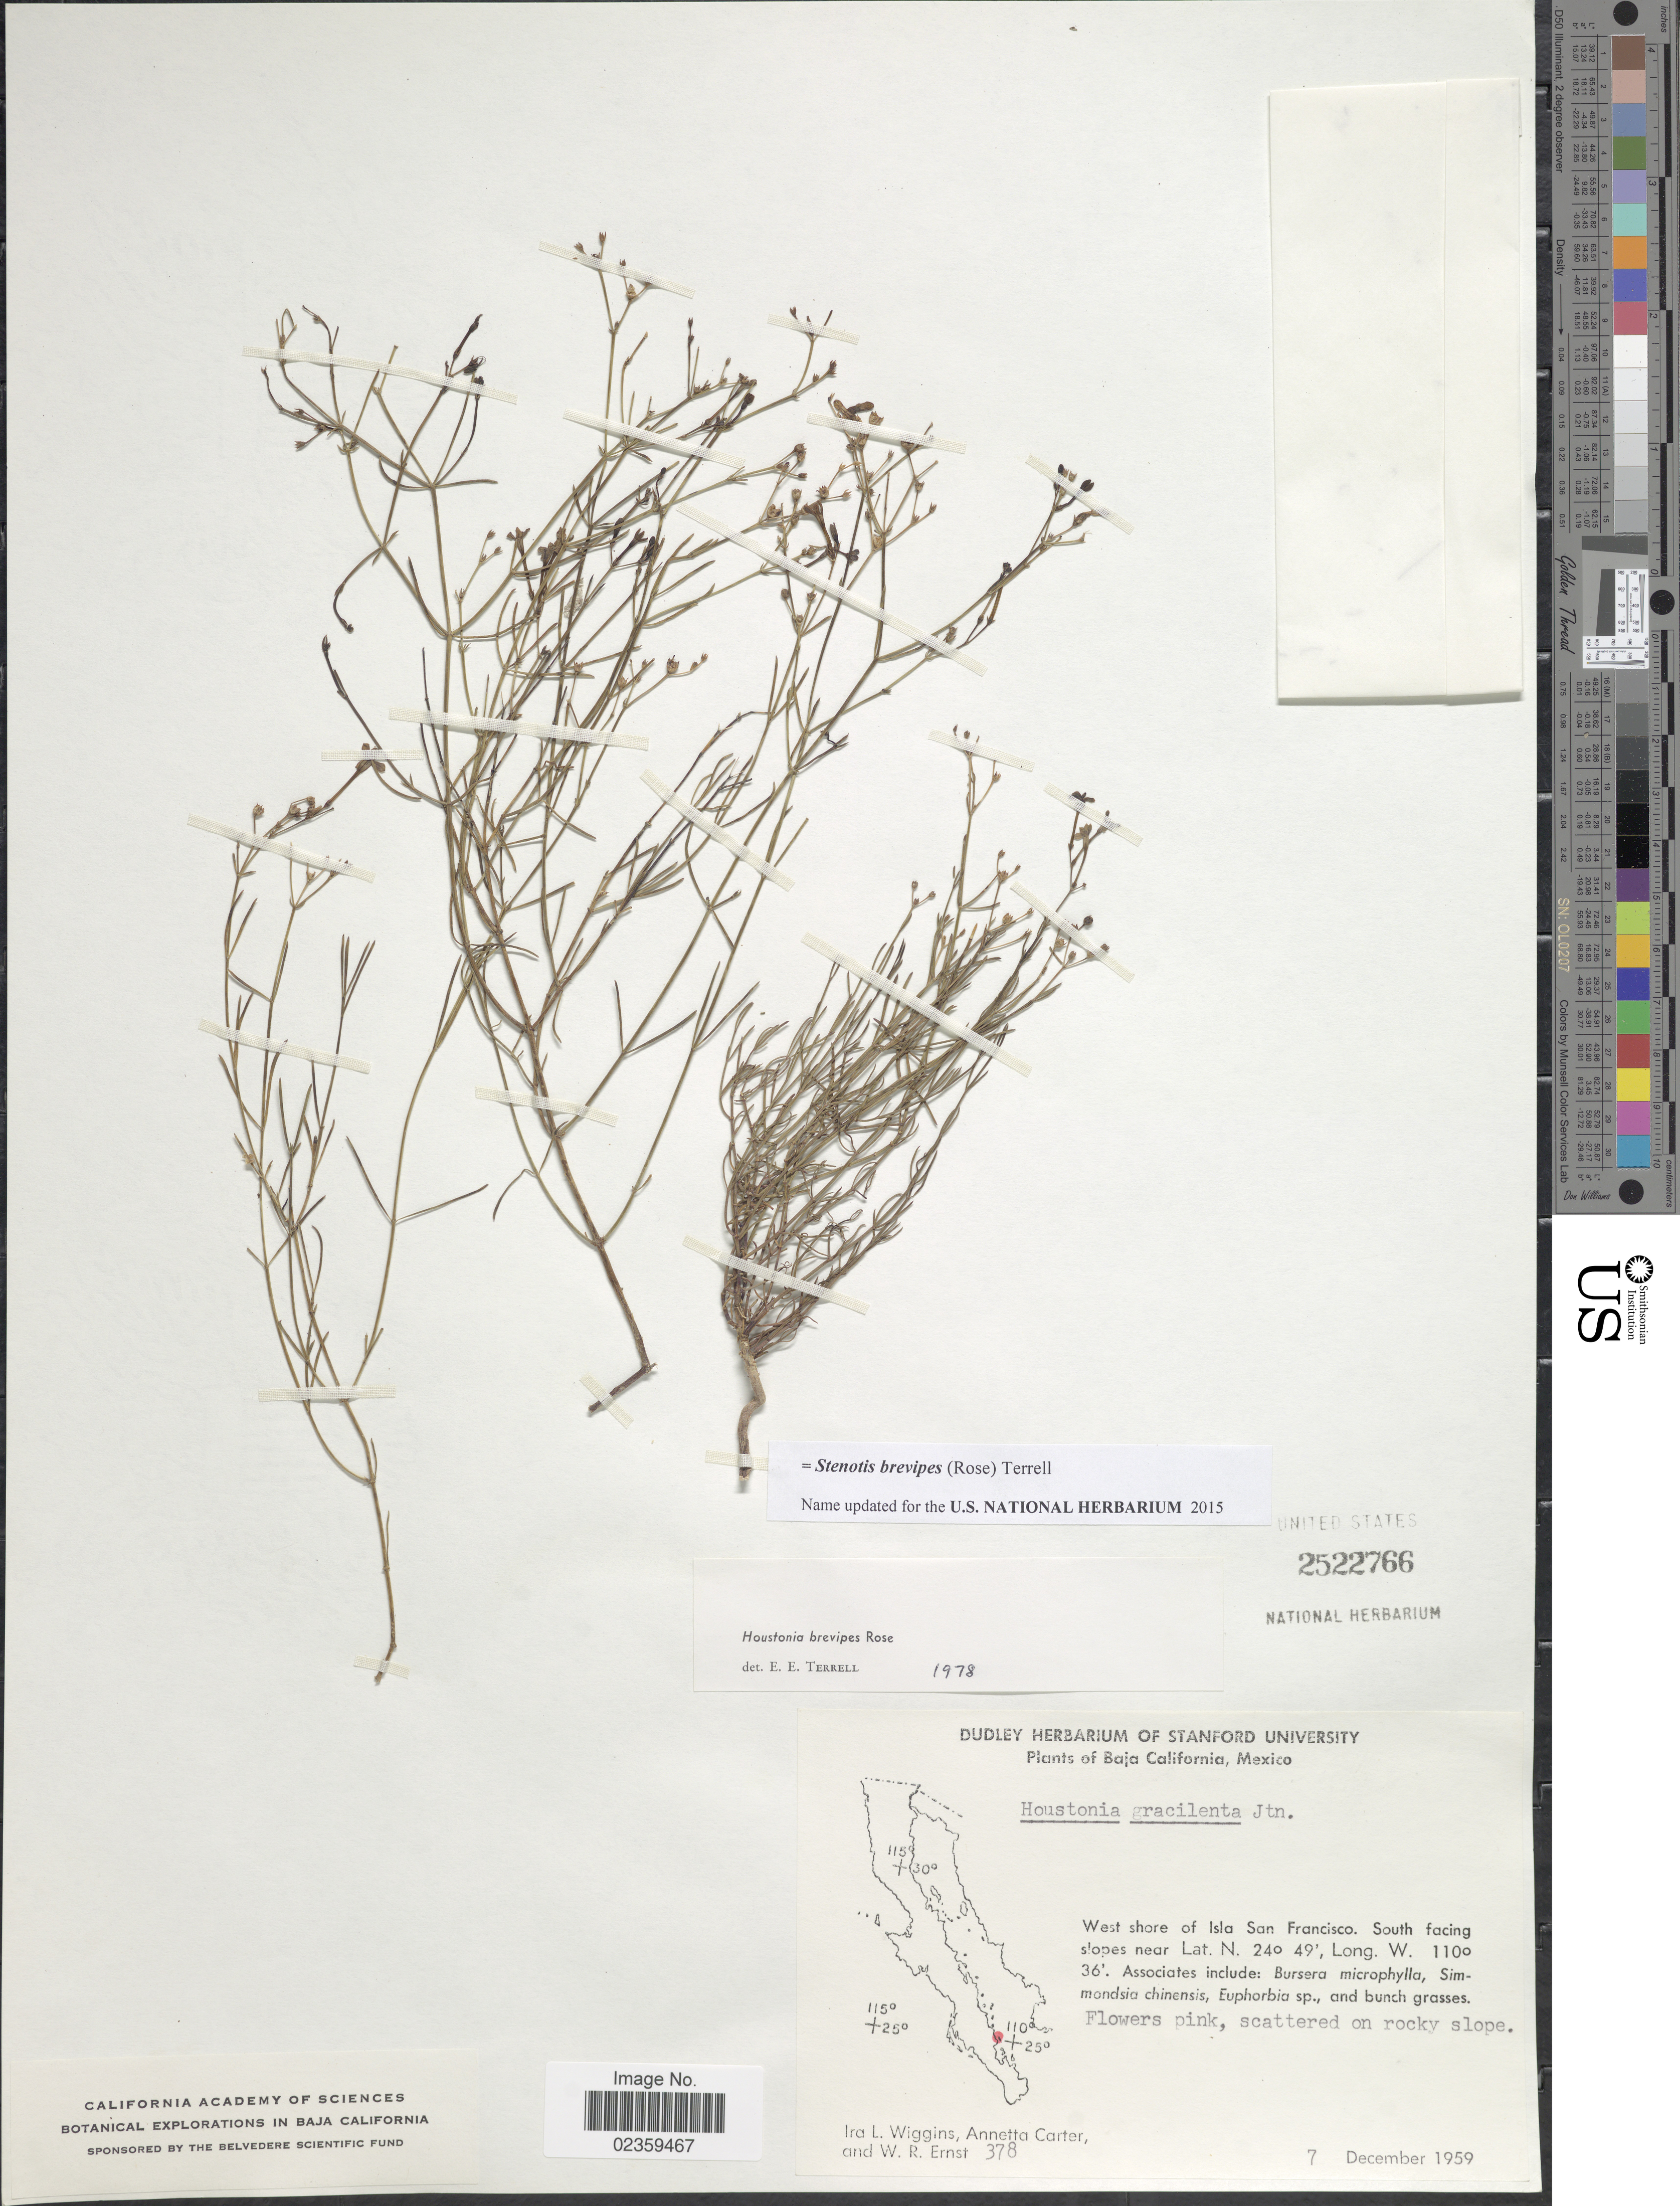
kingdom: Plantae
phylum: Tracheophyta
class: Magnoliopsida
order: Gentianales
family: Rubiaceae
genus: Stenotis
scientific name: Stenotis brevipes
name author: (Rose) Terrell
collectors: I. L. Wiggins, A. Carter & W. R. Ernst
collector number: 378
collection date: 1959-12-07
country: Mexico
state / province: Baja California Sur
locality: West shore of Isla San Francisco, South facing slopes.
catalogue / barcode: US 2522766